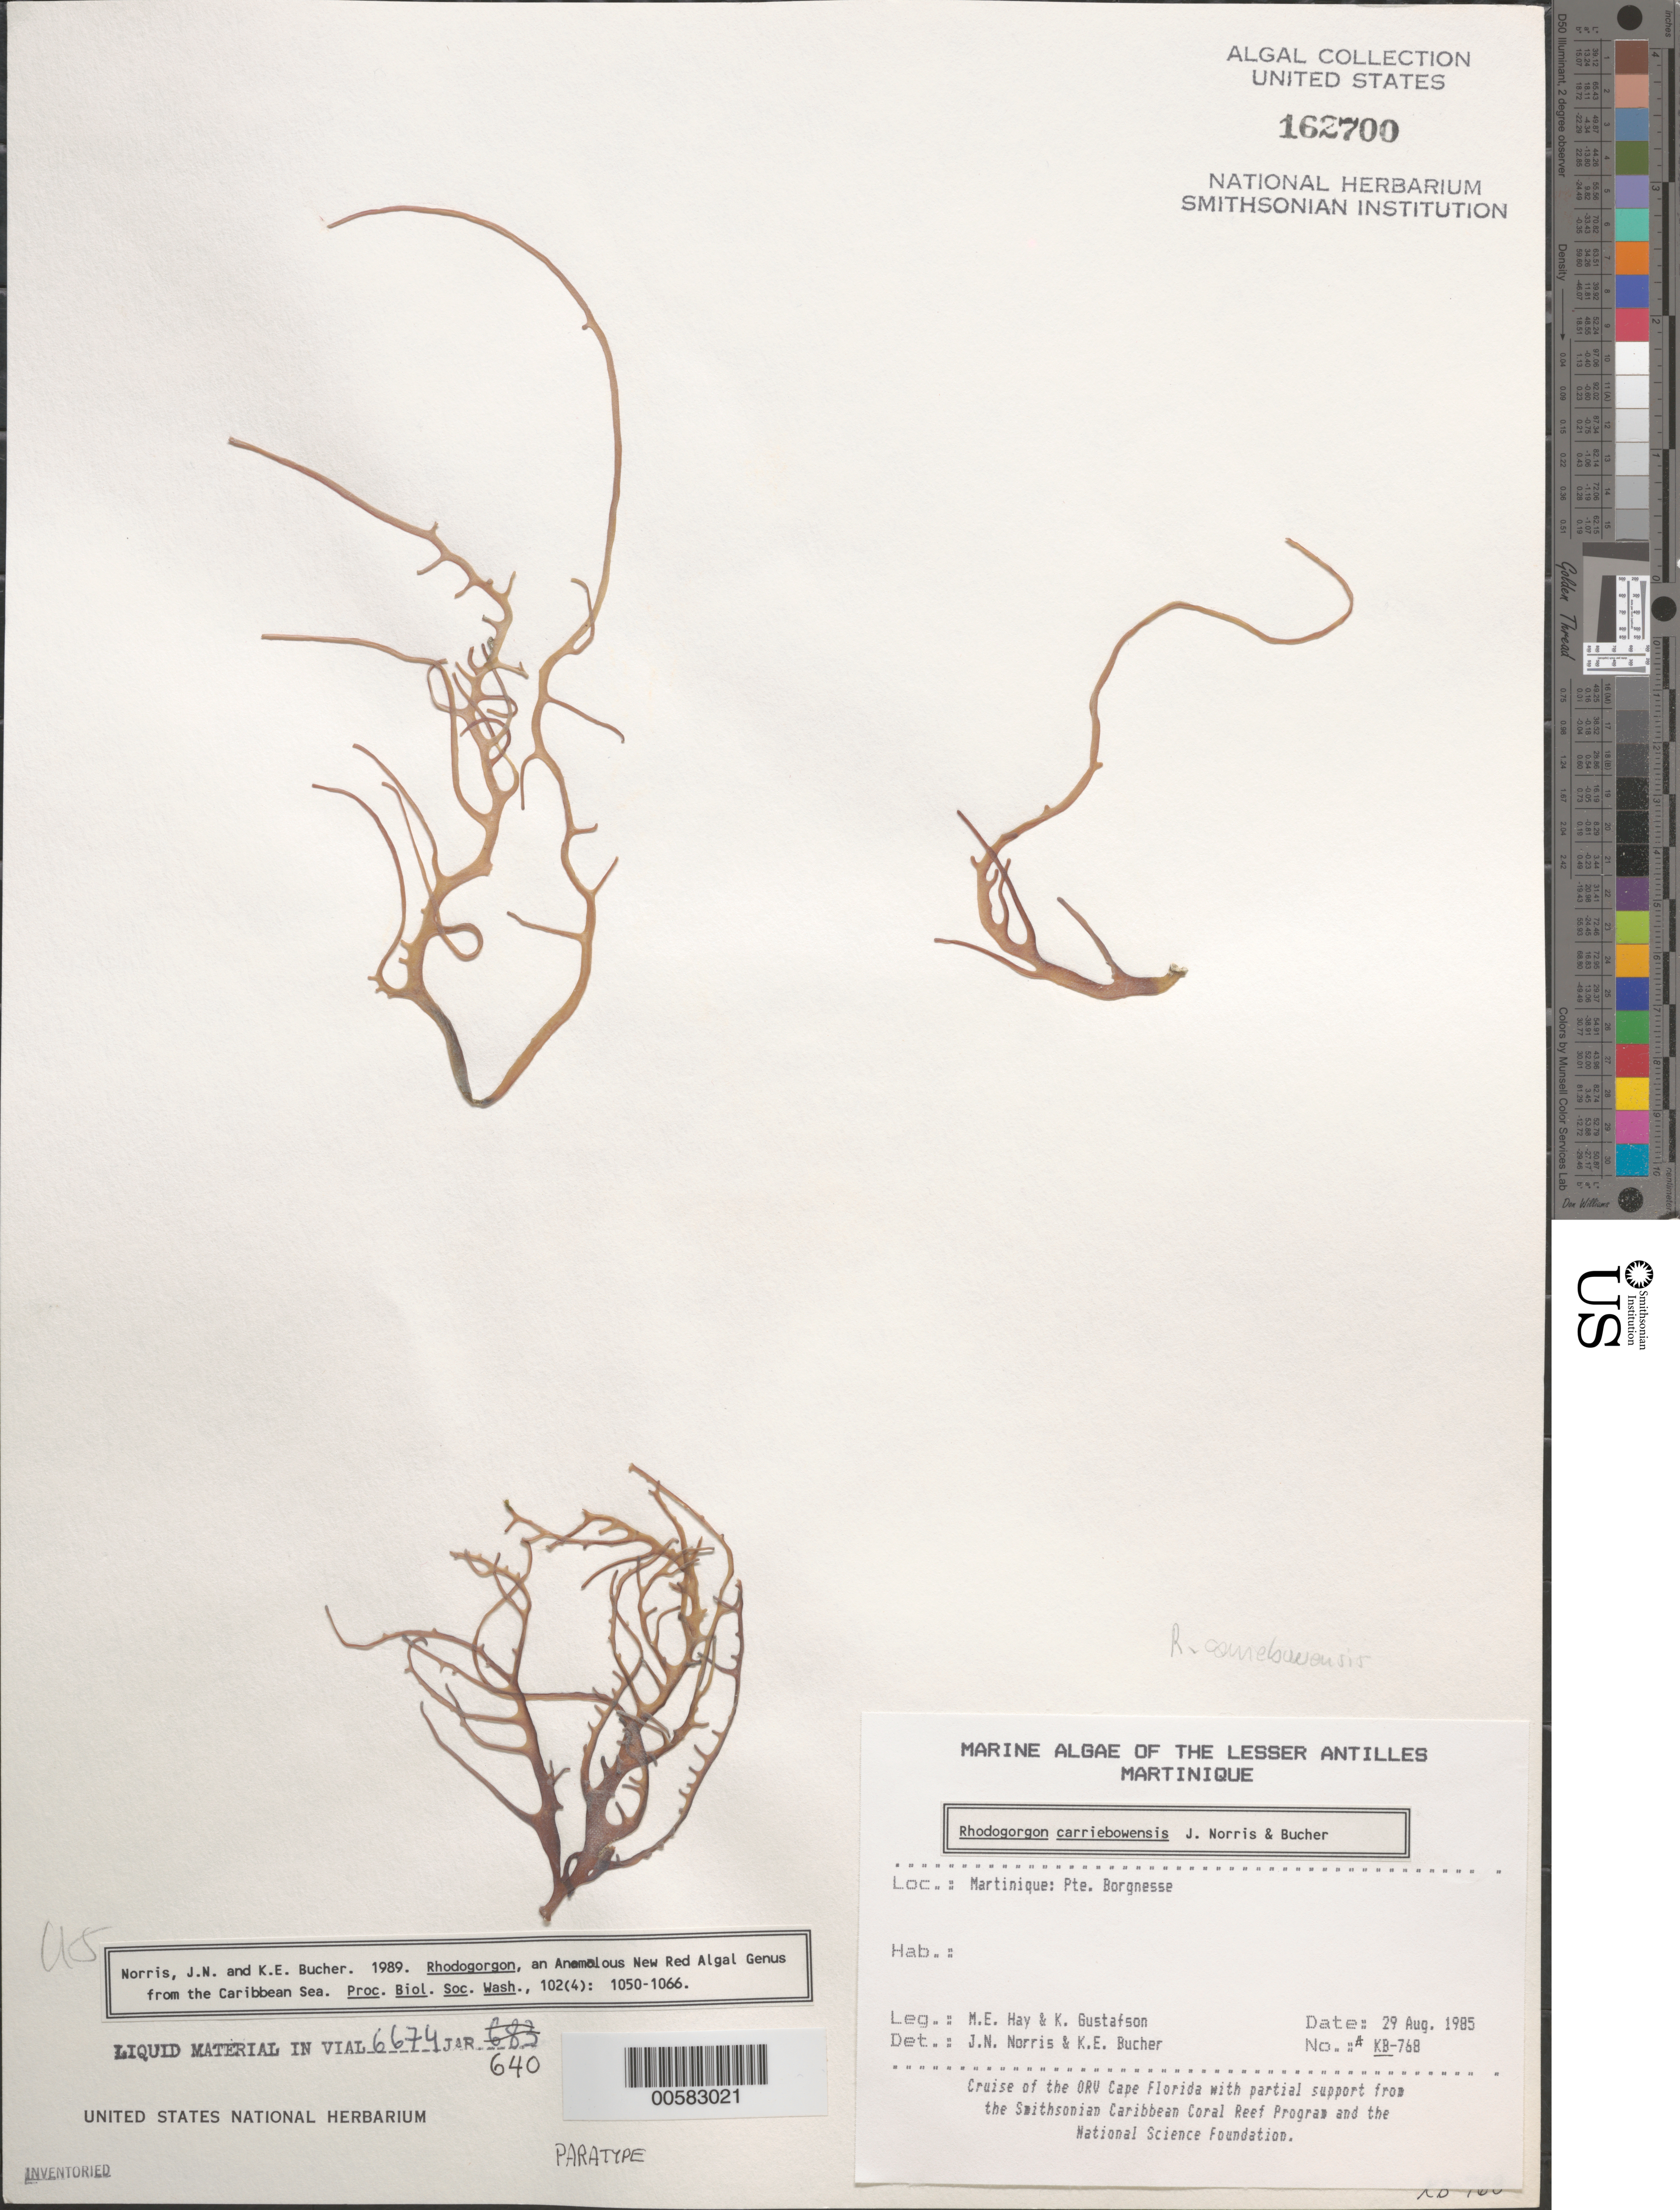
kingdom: Plantae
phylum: Rhodophyta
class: Florideophyceae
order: Rhodogorgonales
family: Rhodogorgonaceae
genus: Rhodogorgon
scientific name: Rhodogorgon ramosissima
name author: J.N. Norris & K.E. Bucher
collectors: M. E. Hay & K. Gustafson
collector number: KB-768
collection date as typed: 29 Aug 1985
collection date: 1985-08-29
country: Martinique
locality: Pointe Borgnesse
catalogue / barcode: US 162700